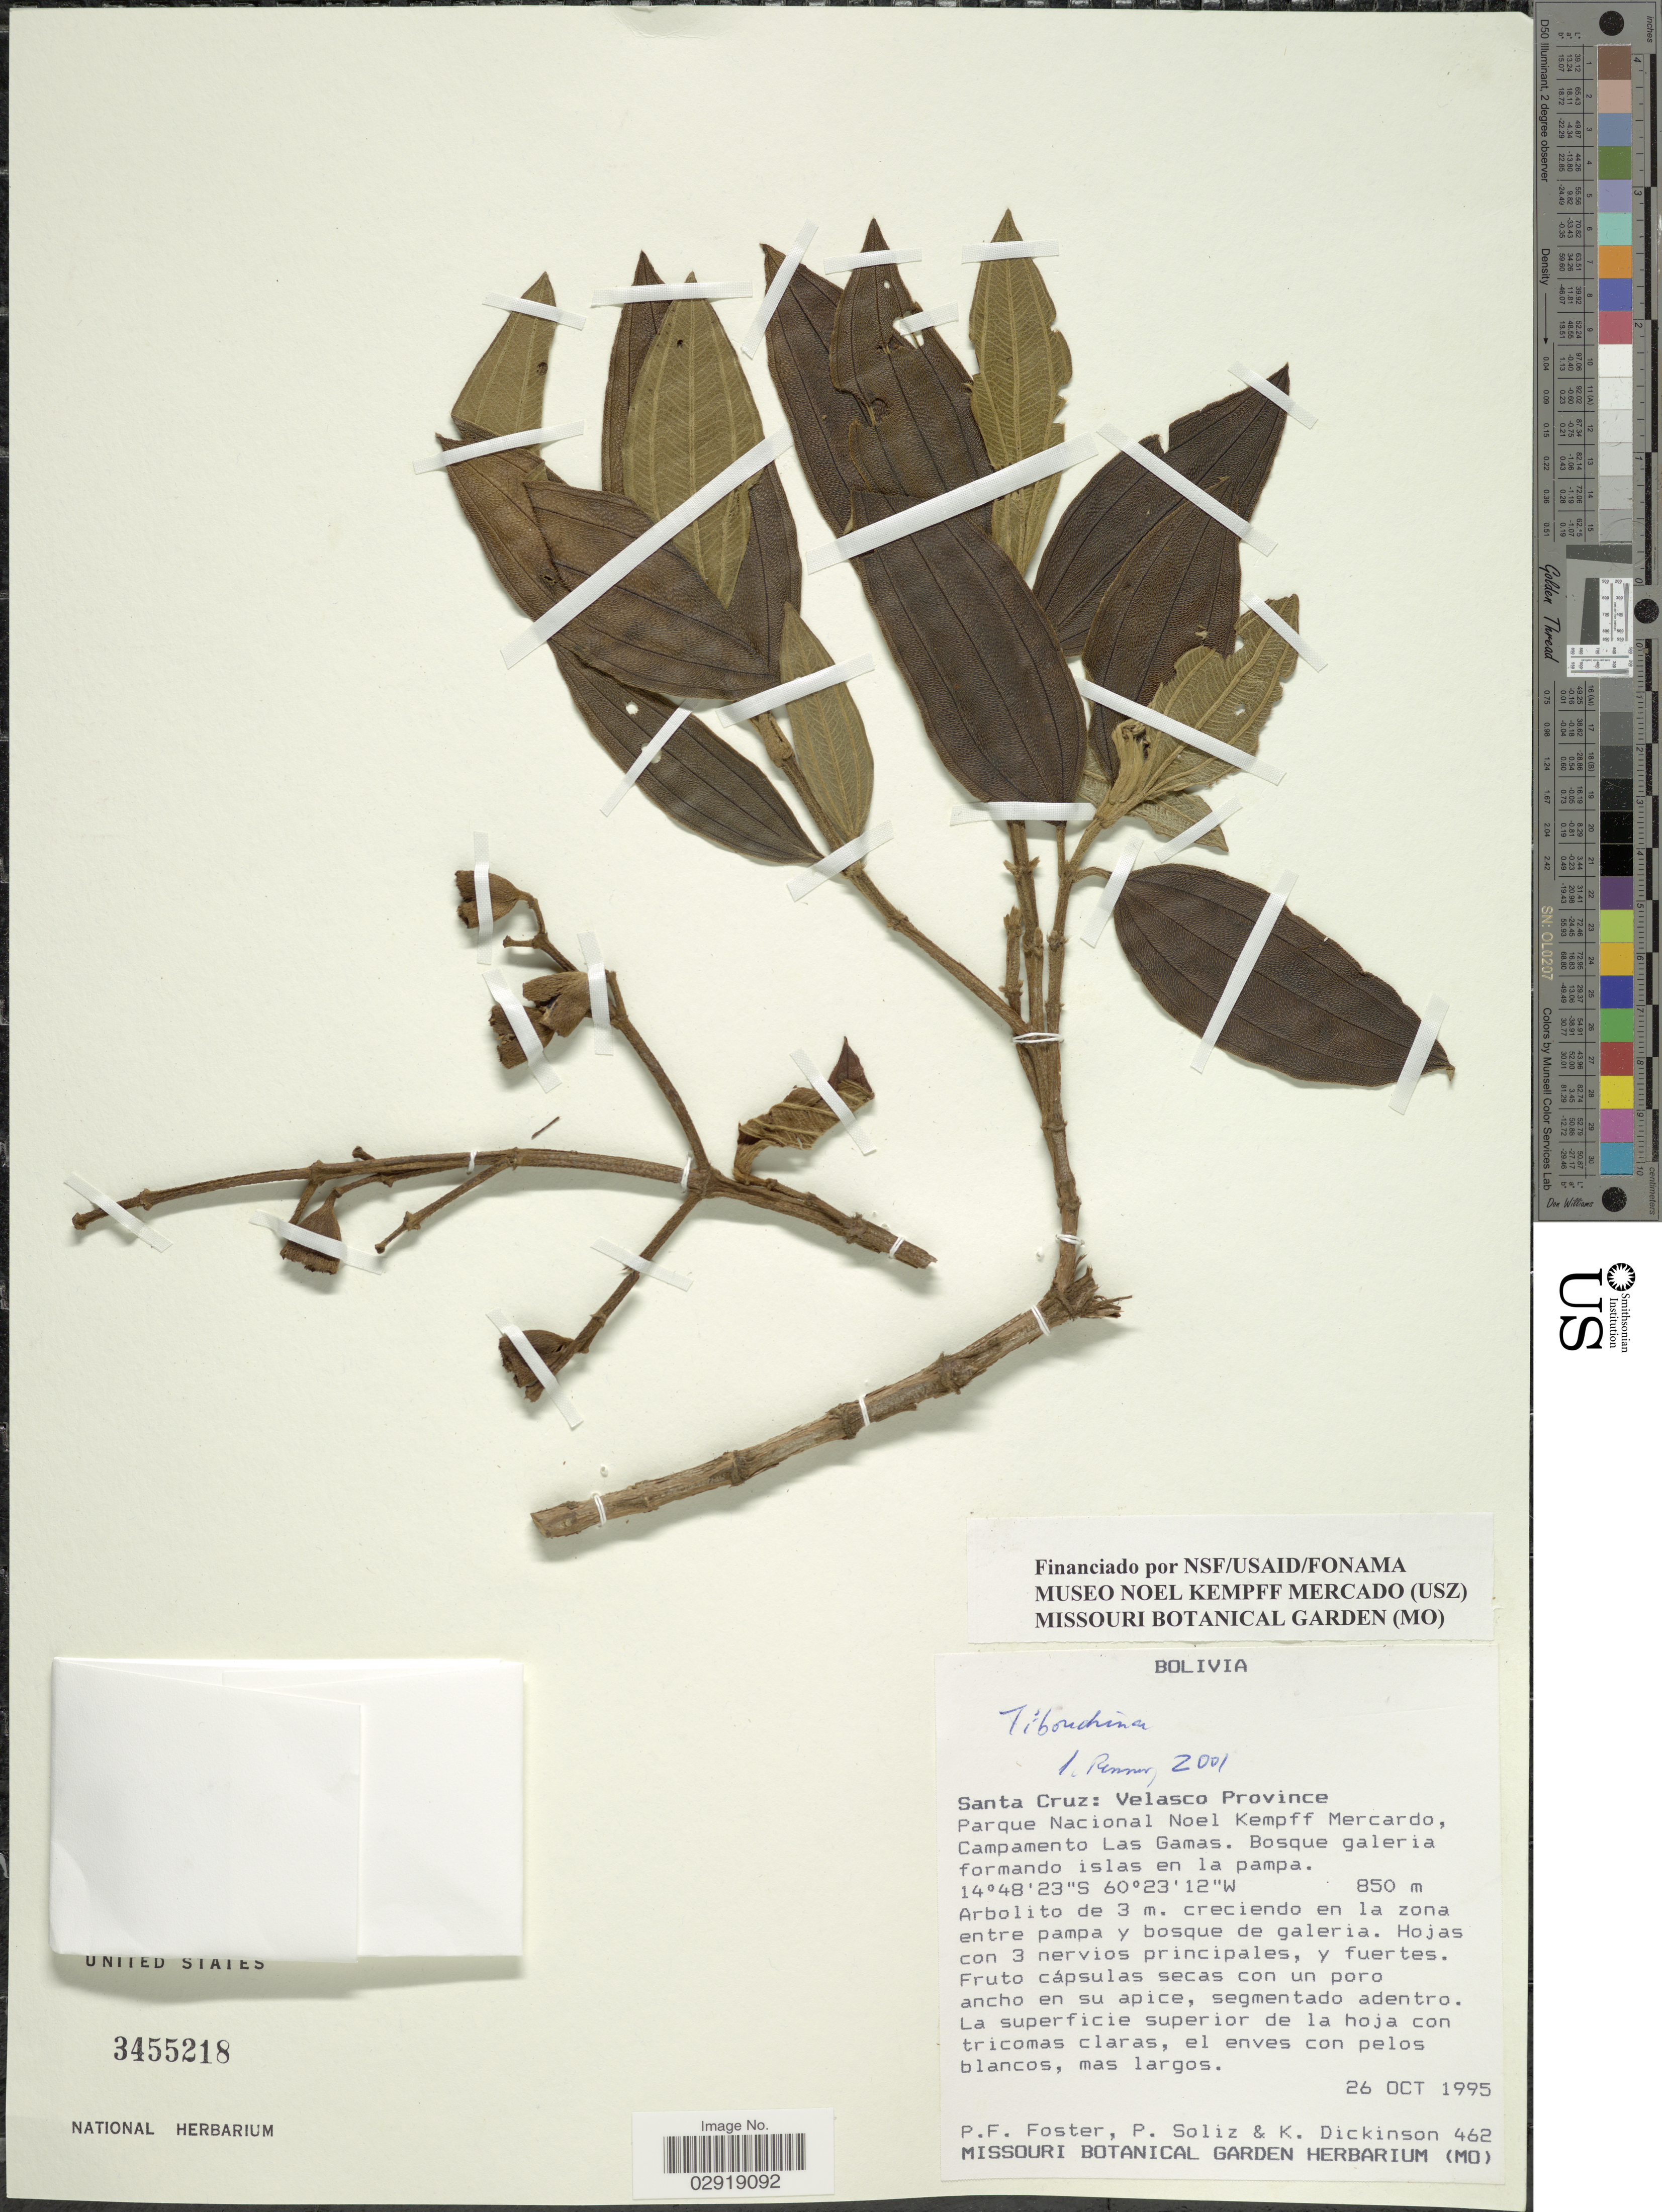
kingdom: Plantae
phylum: Tracheophyta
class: Magnoliopsida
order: Myrtales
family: Melastomataceae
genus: Pleroma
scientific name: Pleroma sp.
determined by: Michelangeli, F. A.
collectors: P. Foster, P. Soliz & K. Dickinson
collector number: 462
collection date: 1995-10-26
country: Bolivia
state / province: Santa Cruz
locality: Velasco Province. Parque Nacional Noel Kempff Mercardo, Campamento Las Gamas. Bosque galeria formando islas en la pampa.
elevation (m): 850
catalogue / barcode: US 3455218